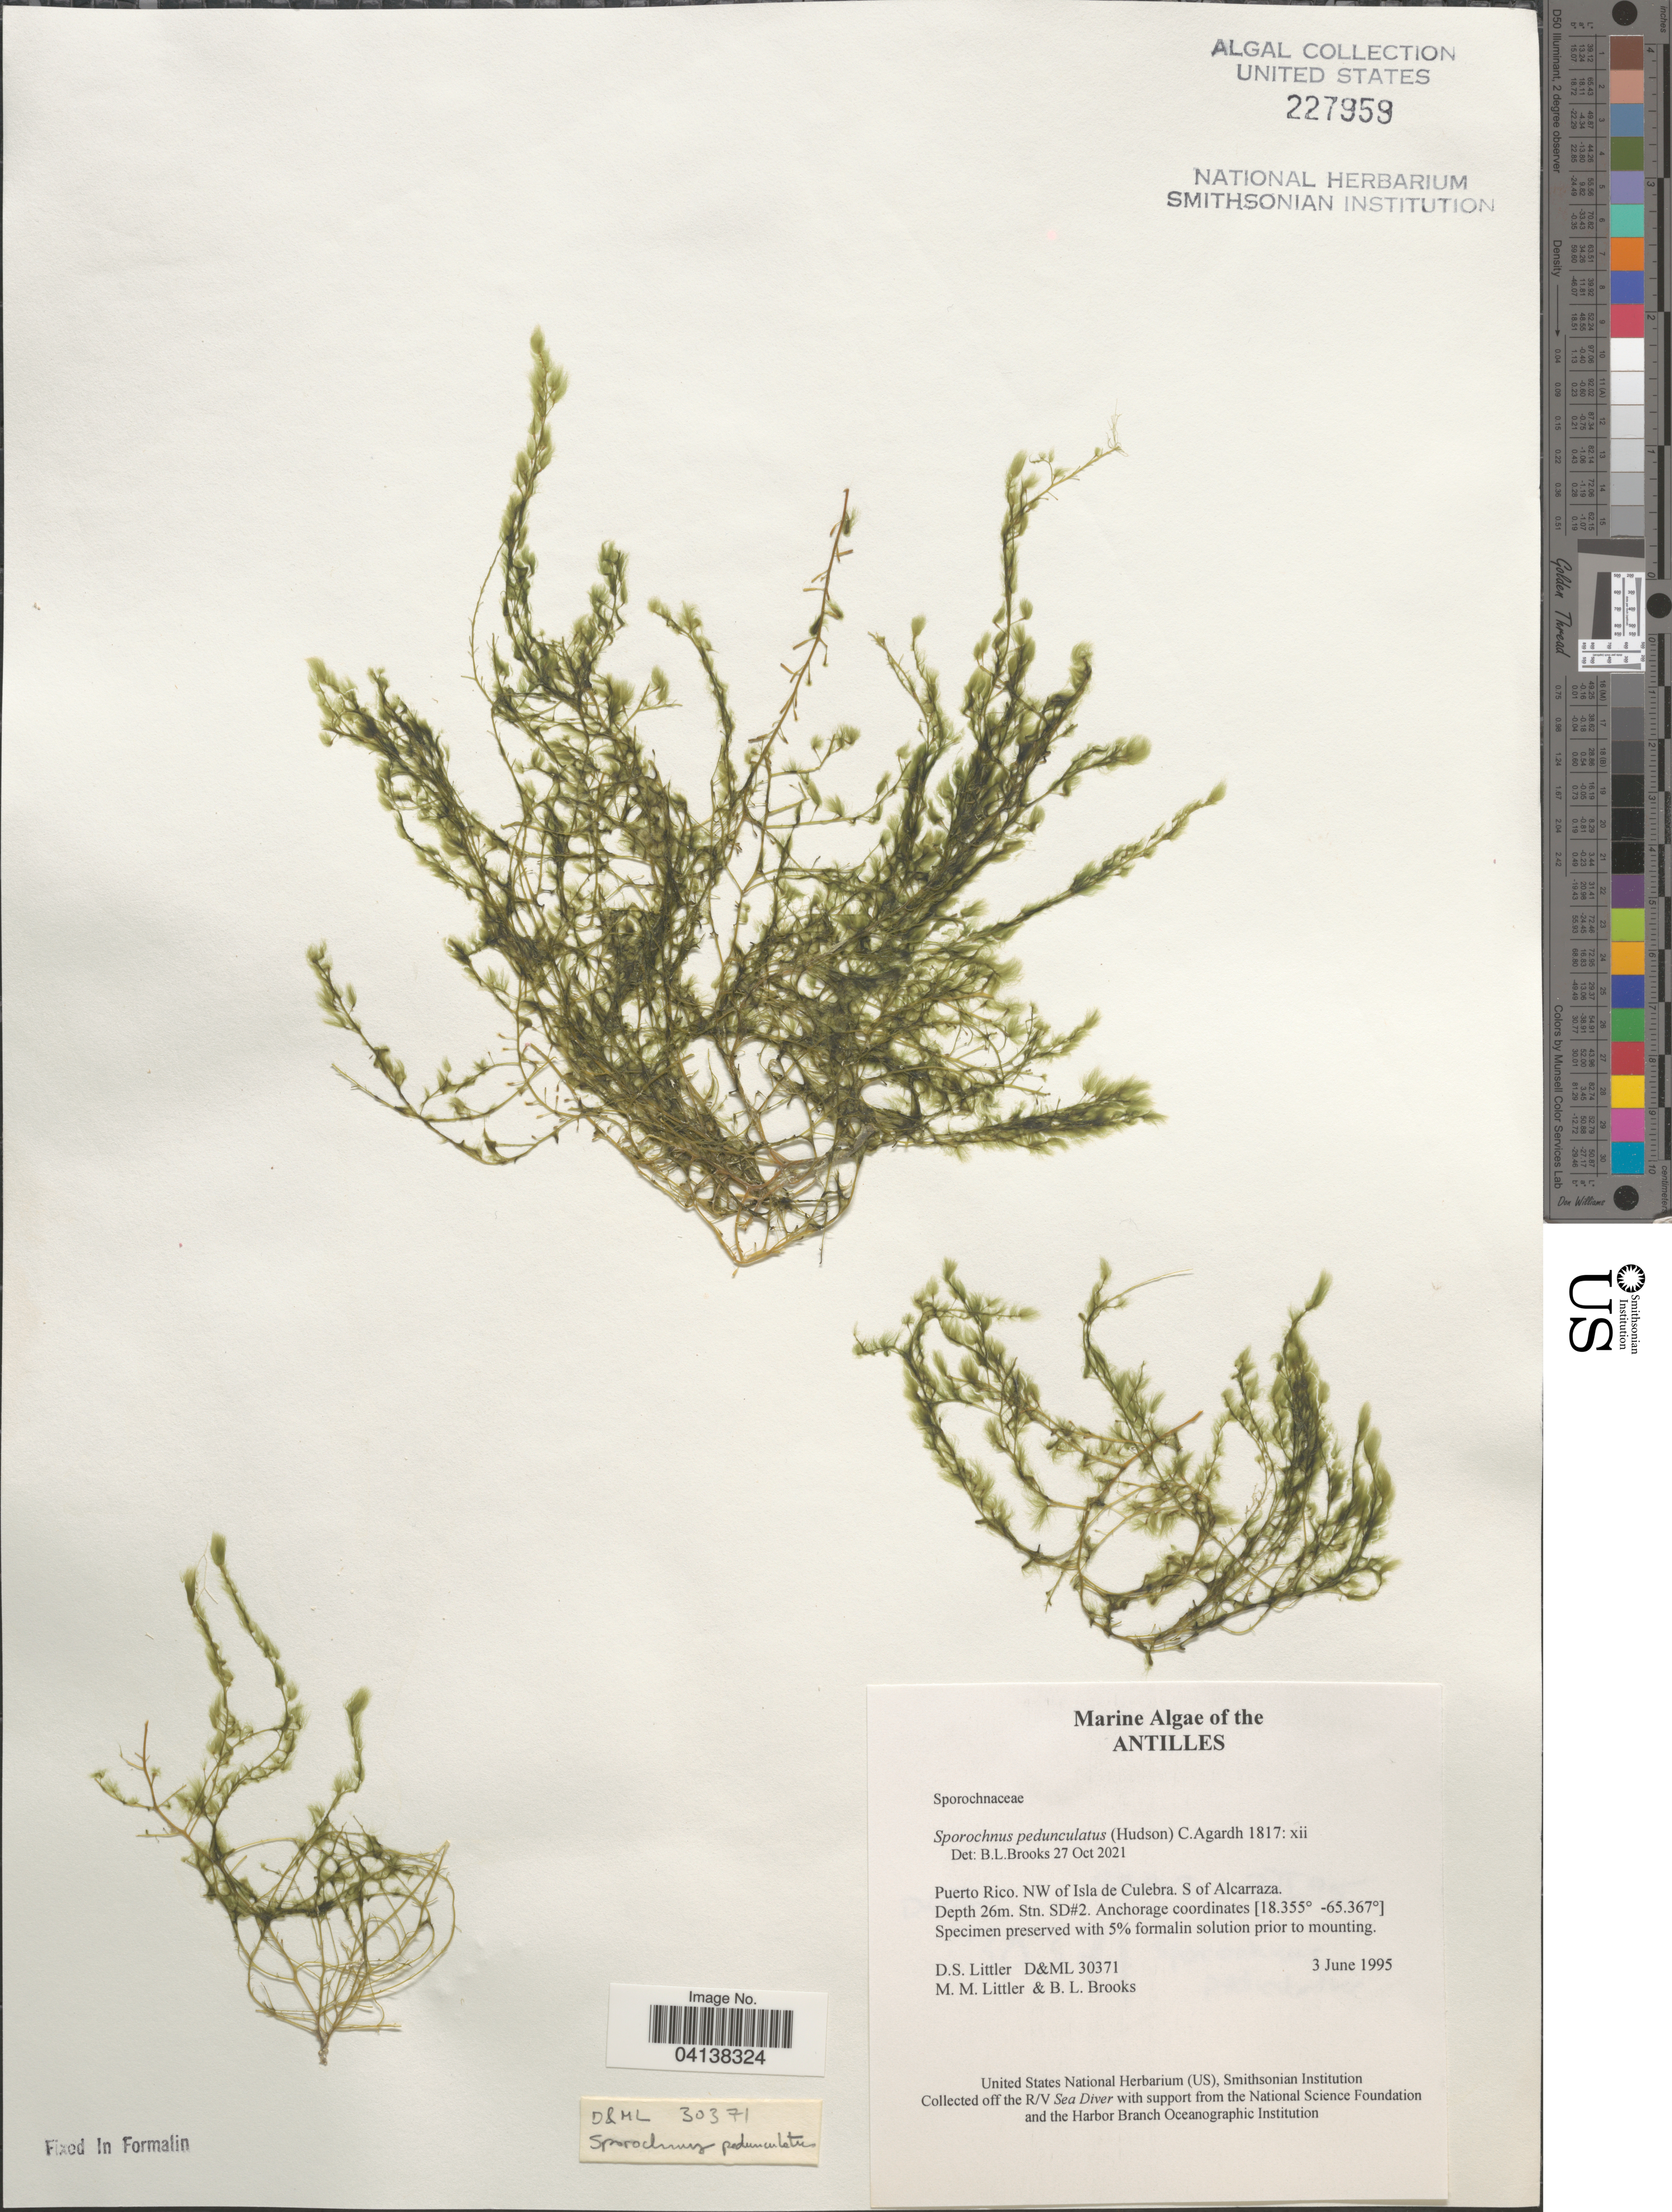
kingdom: Chromista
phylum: Ochrophyta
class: Phaeophyceae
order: Sporochnales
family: Sporochnaceae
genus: Sporochnus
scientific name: Sporochnus pedunculatus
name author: (Huds.) C. Agardh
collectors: D. S. Littler & B. Brooks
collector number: D&ML 30371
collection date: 1995-06-03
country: Puerto Rico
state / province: Culebra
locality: Antilles. NW of Isla de Culebra. S of Alcarraza. Stn. SD#2.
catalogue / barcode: US 227959